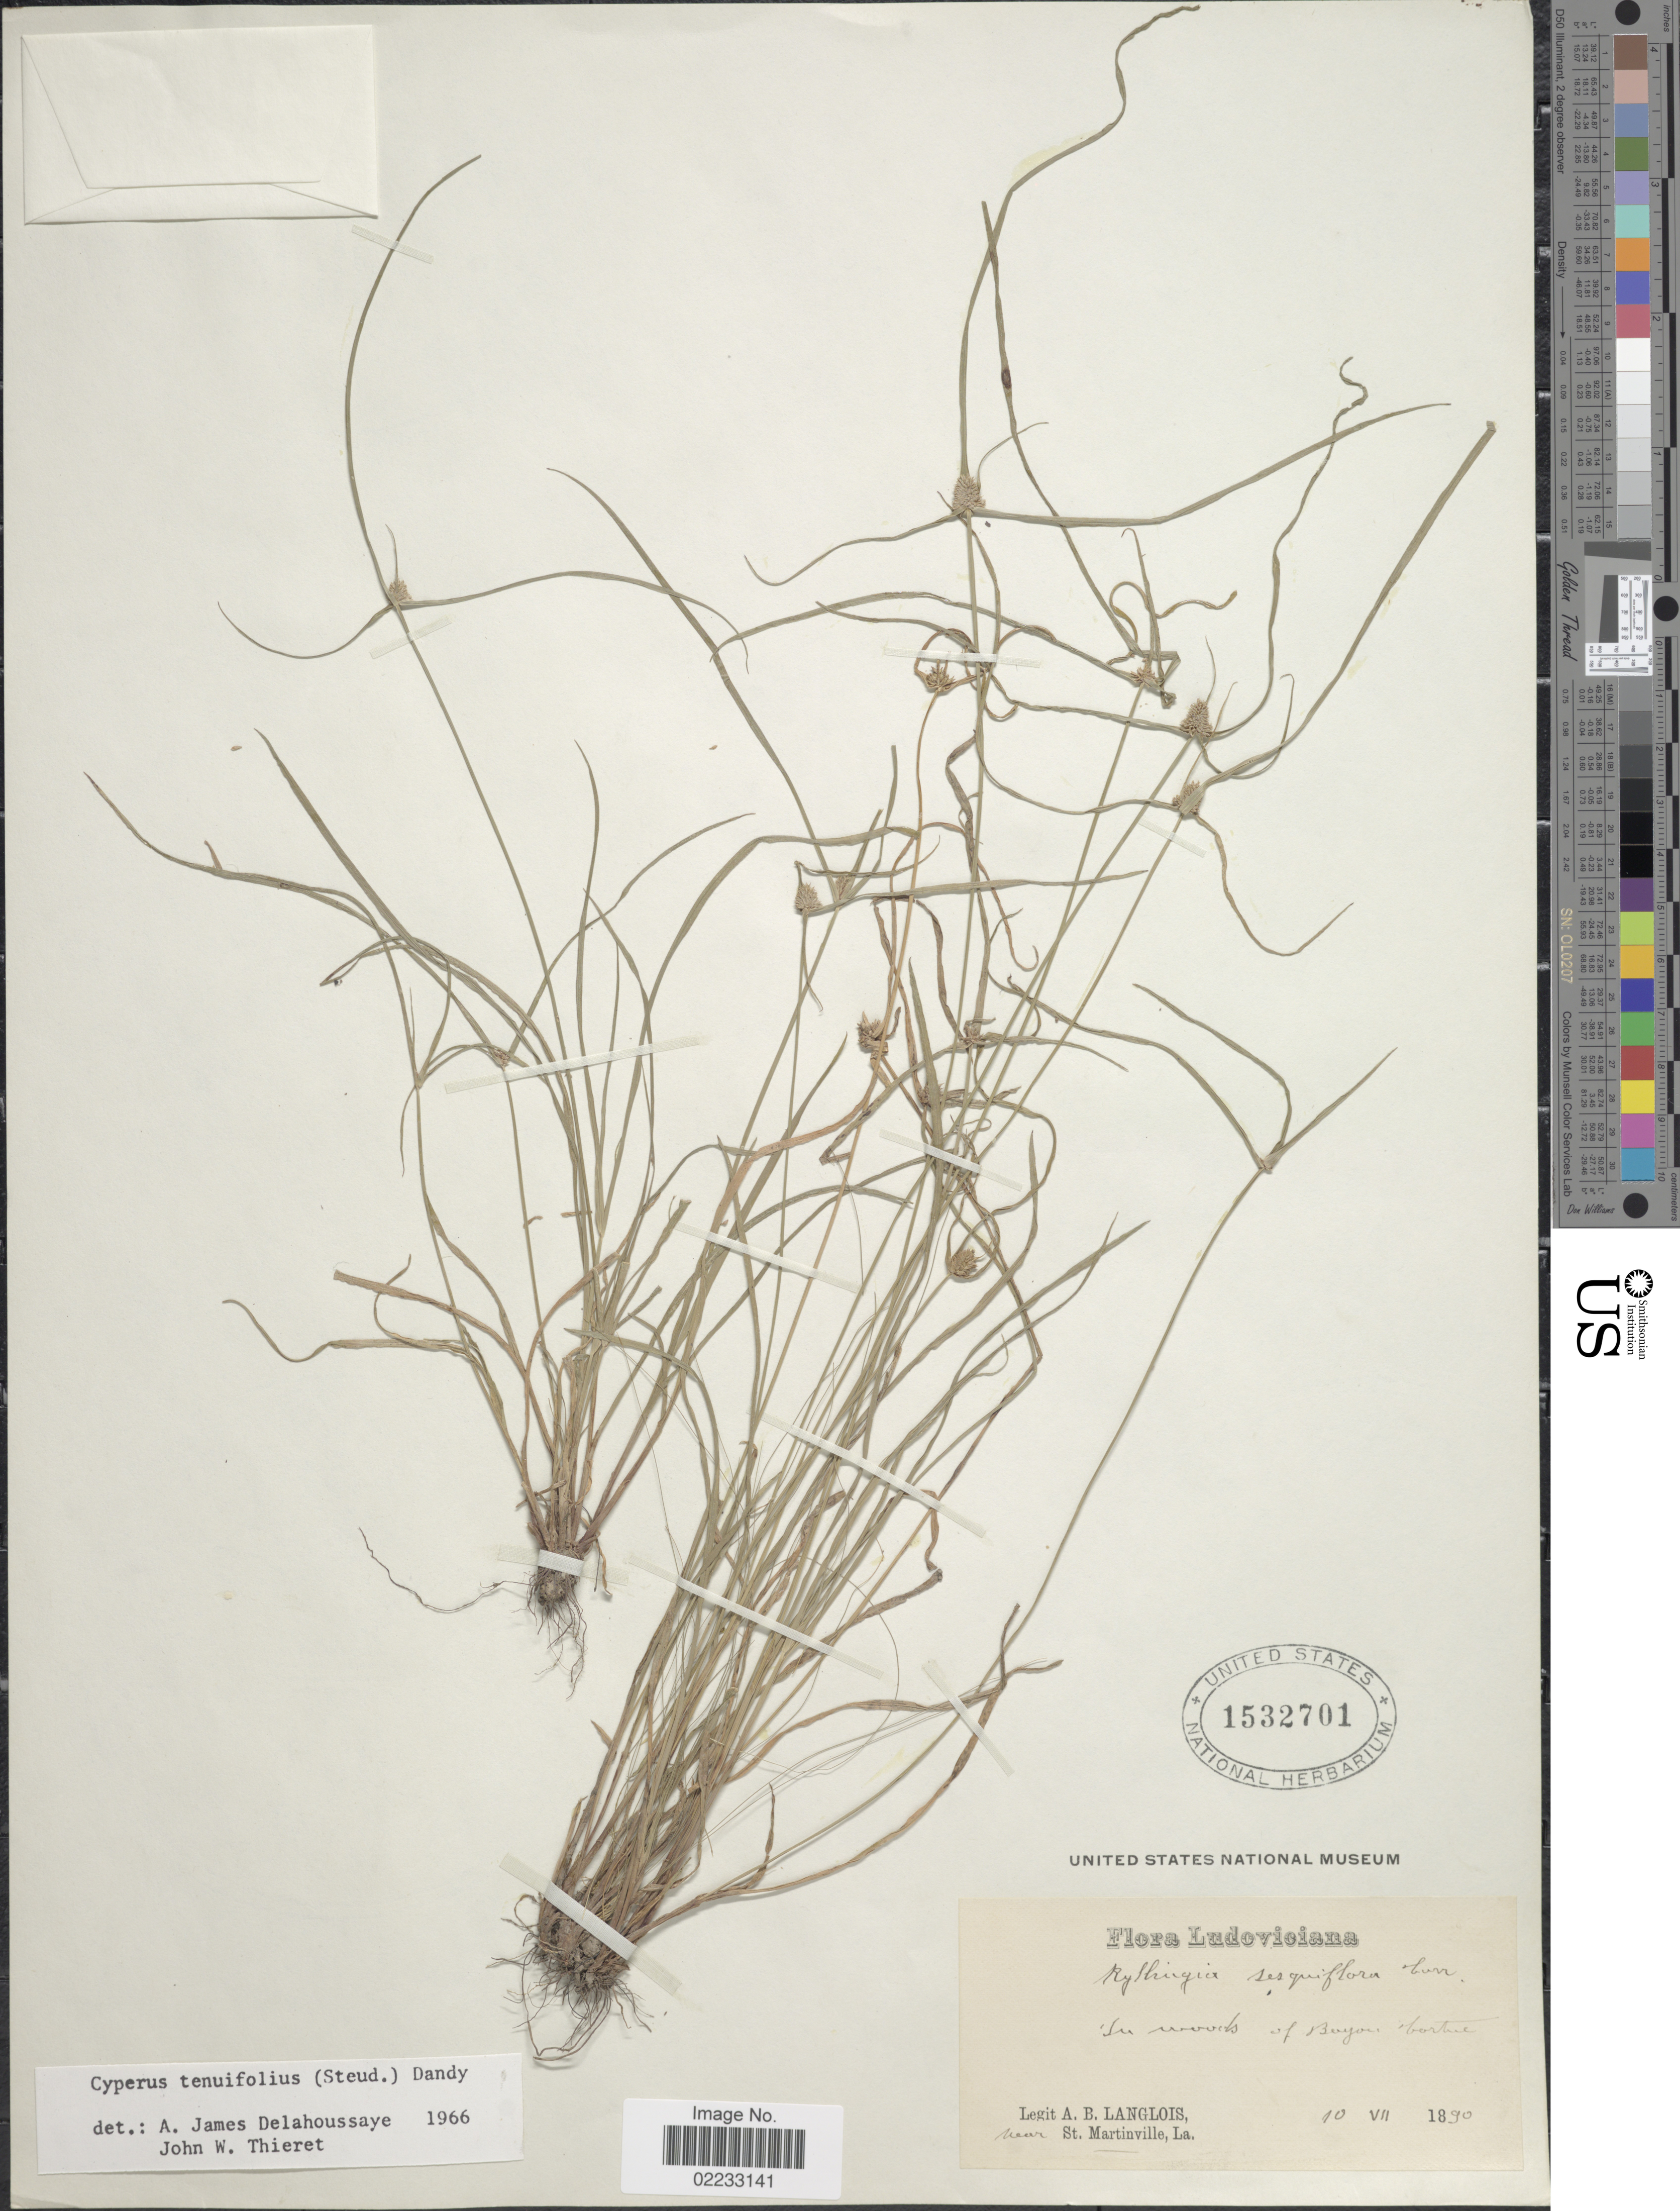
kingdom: Plantae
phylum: Tracheophyta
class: Liliopsida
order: Poales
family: Cyperaceae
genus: Cyperus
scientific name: Cyperus hortensis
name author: (Salzm. ex Steud.) Dorr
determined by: Strong, Mark T., (BOT), Smithsonian Institution - National Museum of Natural History (UNITED STATES)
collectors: A. Langlois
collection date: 1890-07-10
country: United States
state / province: Louisiana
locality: near St. Martinville, La. In woods of Bayou Tortue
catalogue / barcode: US 1532701